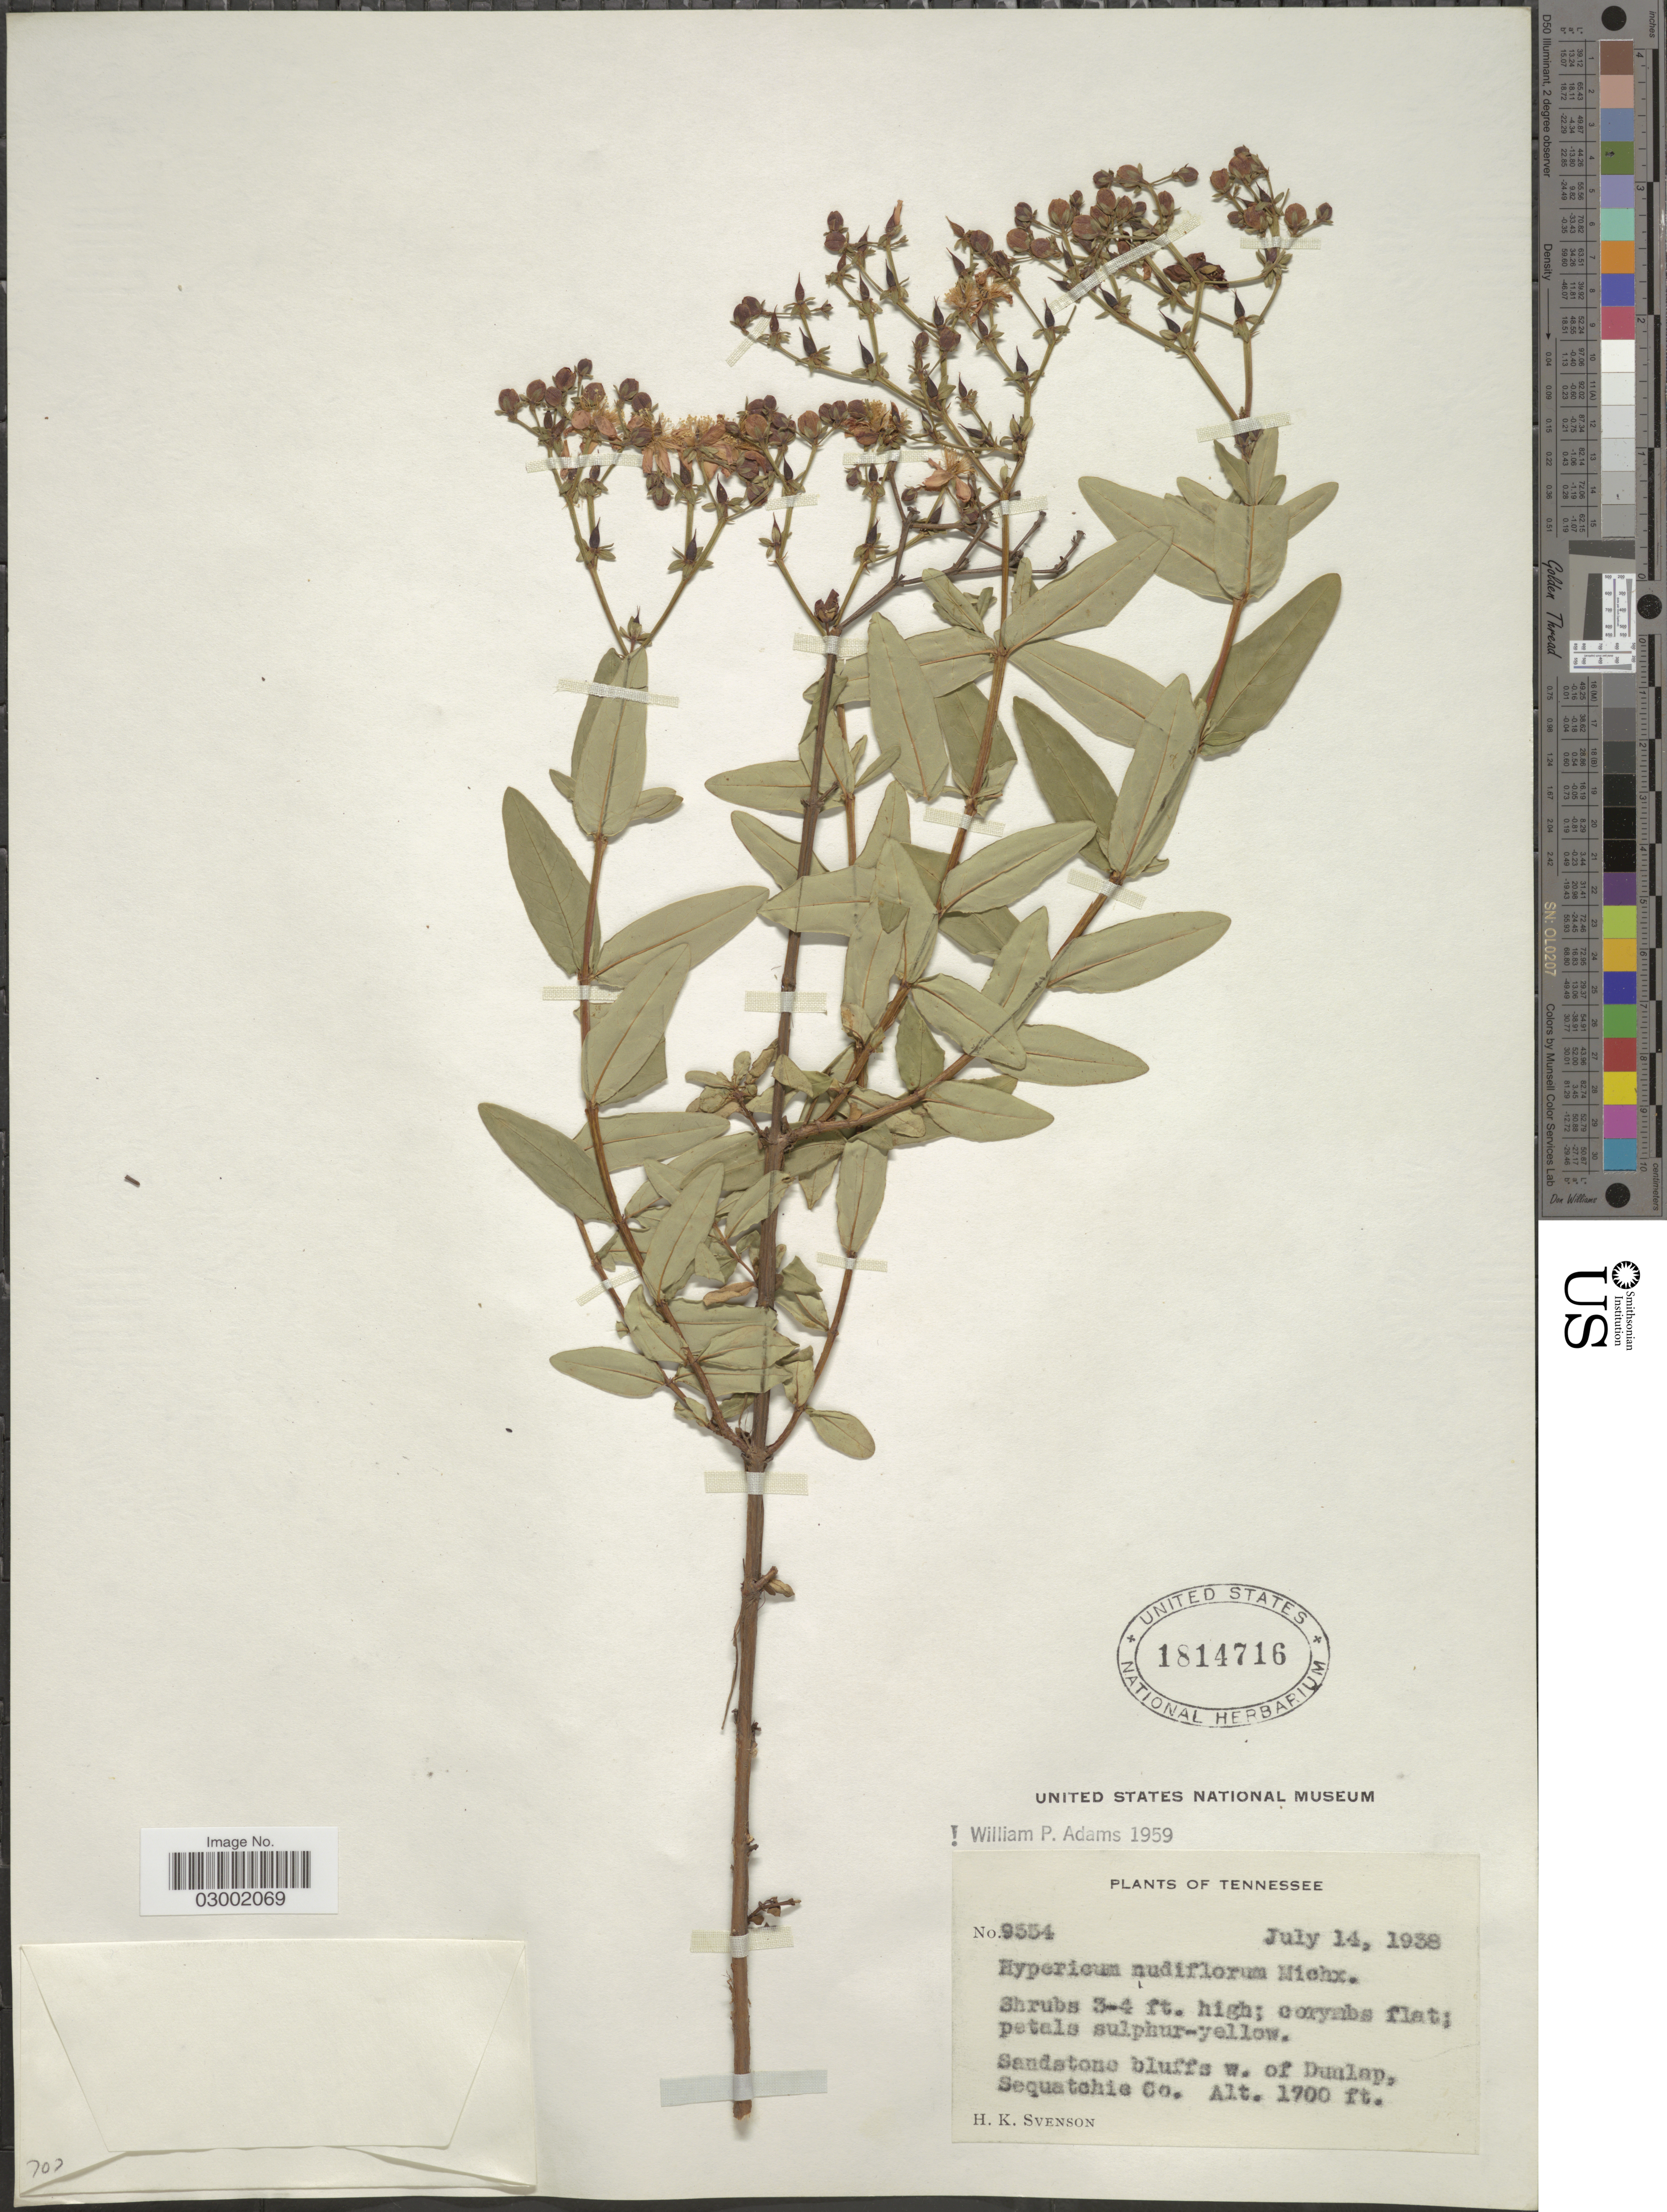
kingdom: Plantae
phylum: Tracheophyta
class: Magnoliopsida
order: Malpighiales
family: Hypericaceae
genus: Hypericum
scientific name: Hypericum nudiflorum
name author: Michx. ex Willd.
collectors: H. K. Svenson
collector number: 9553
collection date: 1938-07-14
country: United States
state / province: Tennessee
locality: Sandstone bluffs w. of Dunlap, Sequatchie Co.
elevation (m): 518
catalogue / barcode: US 1814716